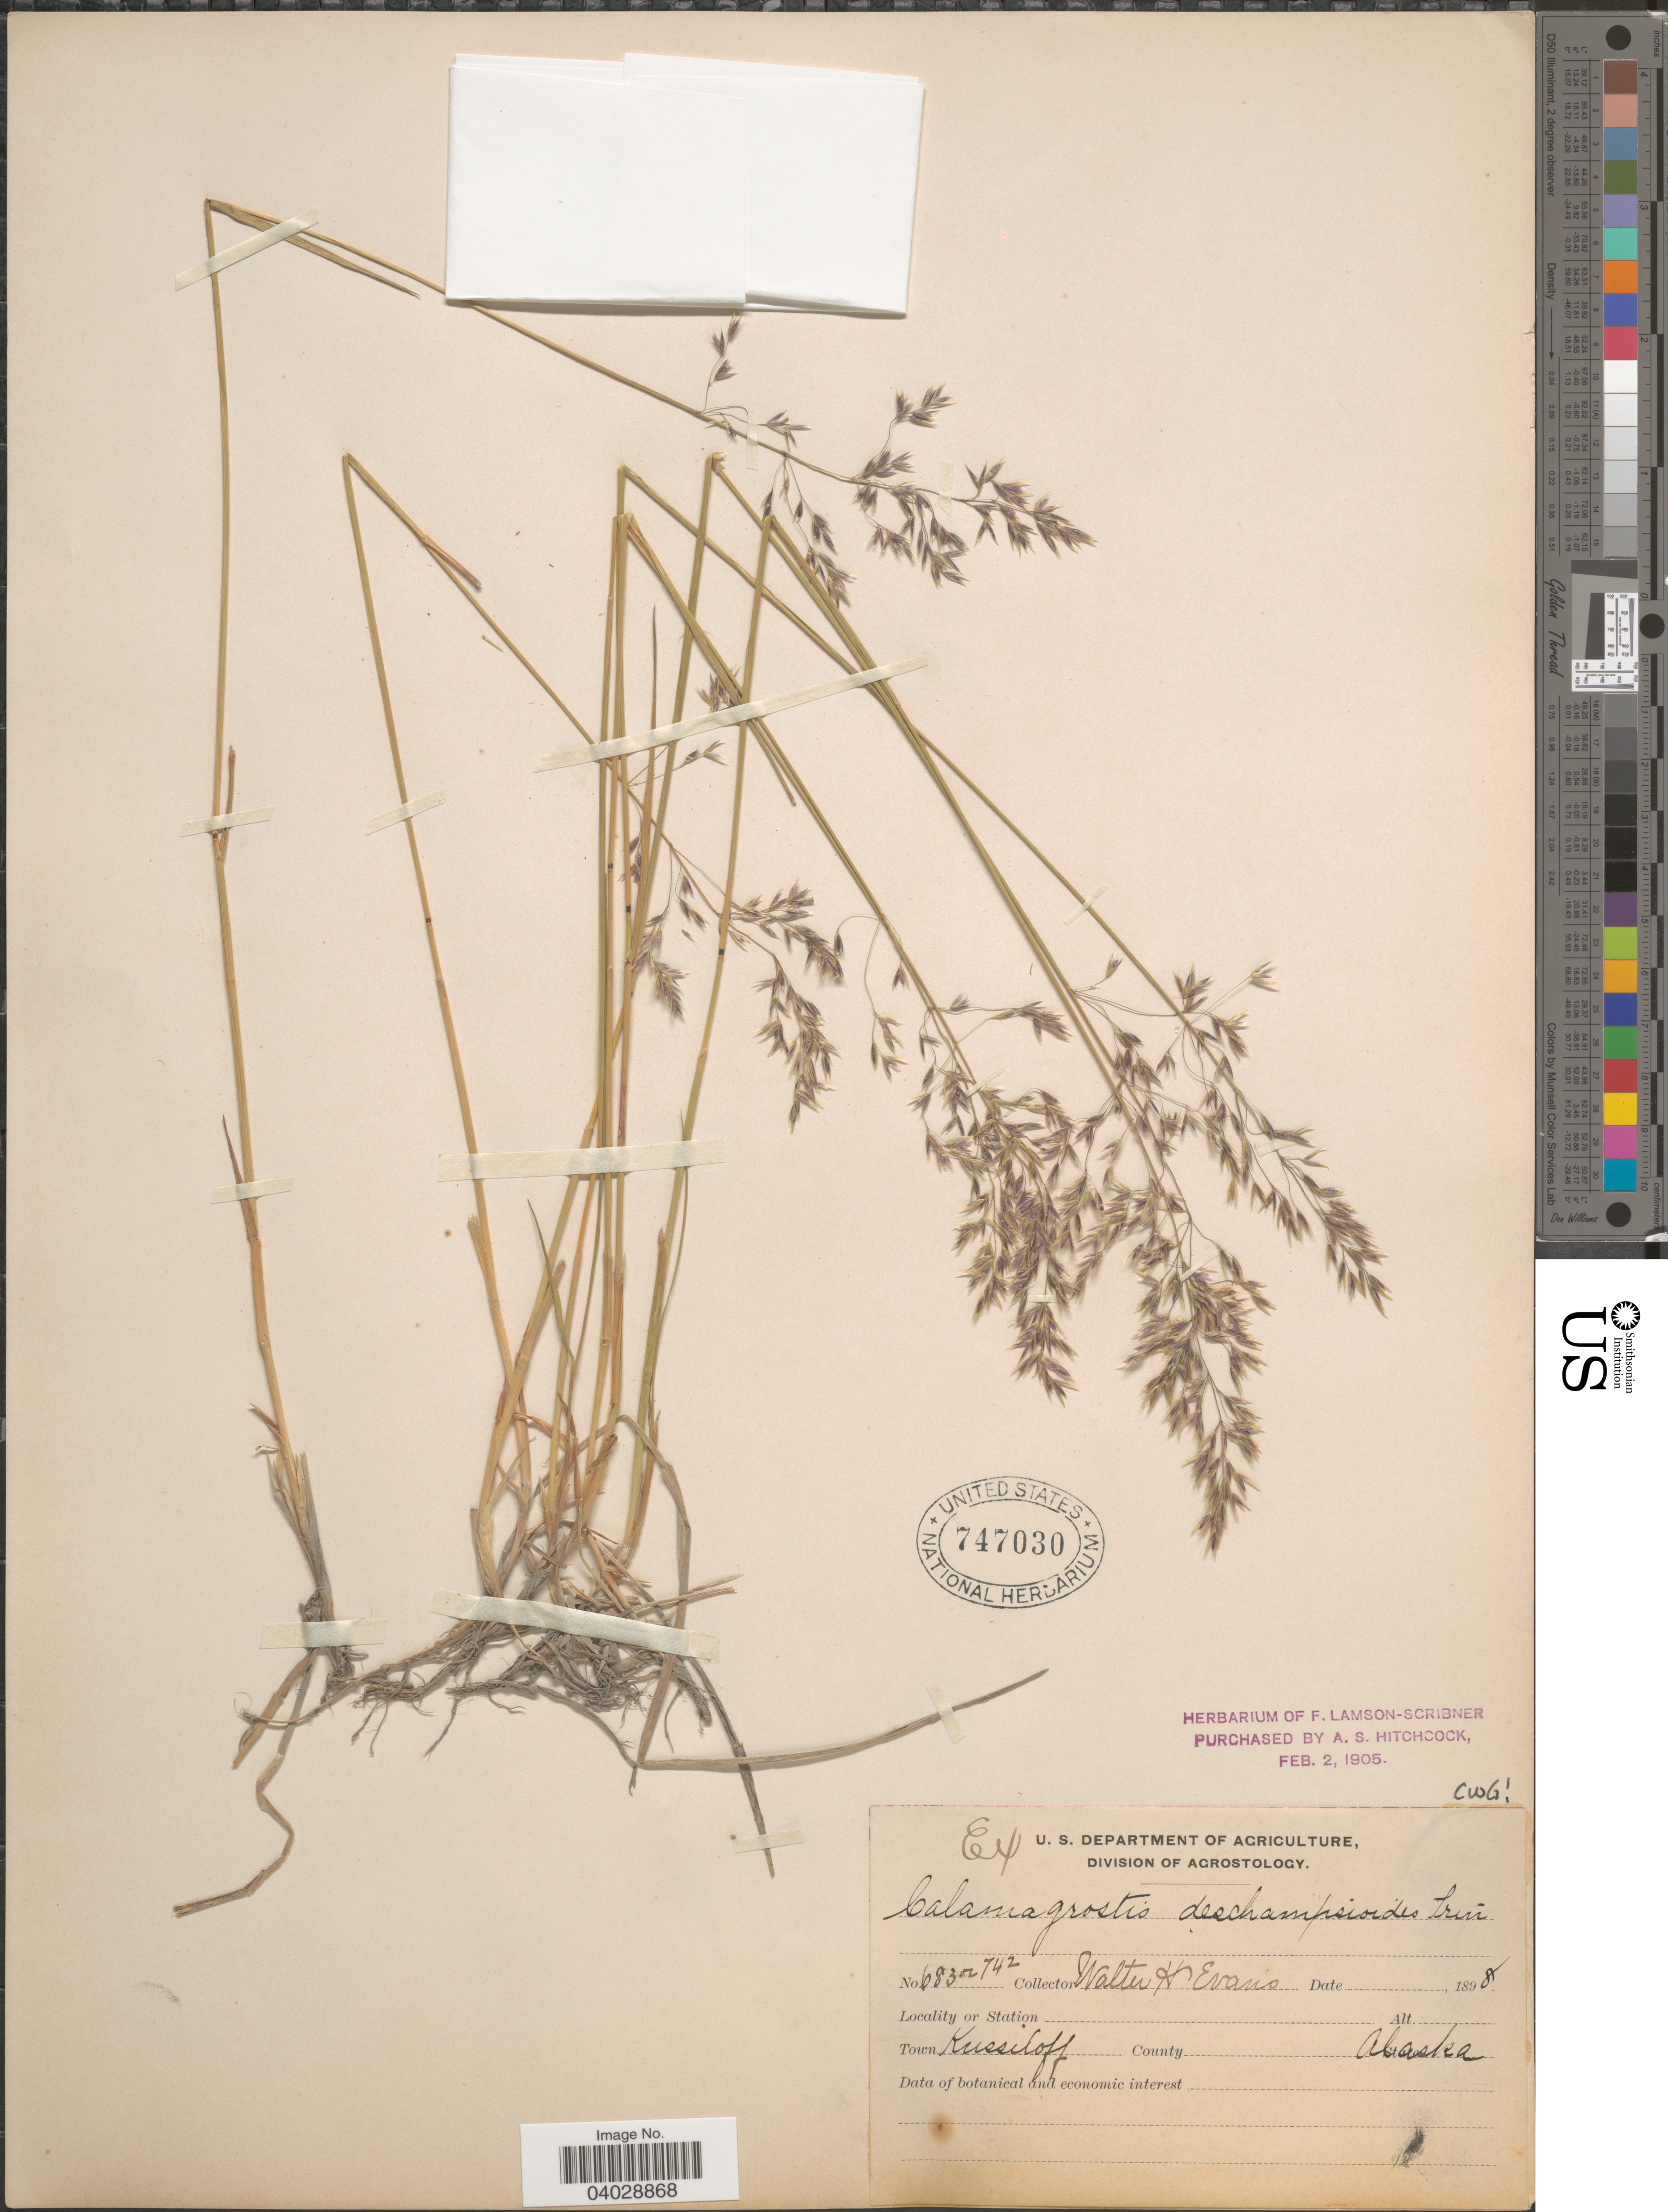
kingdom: Plantae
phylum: Tracheophyta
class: Liliopsida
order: Poales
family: Poaceae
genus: Calamagrostis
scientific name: Calamagrostis deschampsioides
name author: Trin.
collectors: W. H. Evans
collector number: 683/742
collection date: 1898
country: United States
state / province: Alaska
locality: Kussiloff.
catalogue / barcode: US 747030